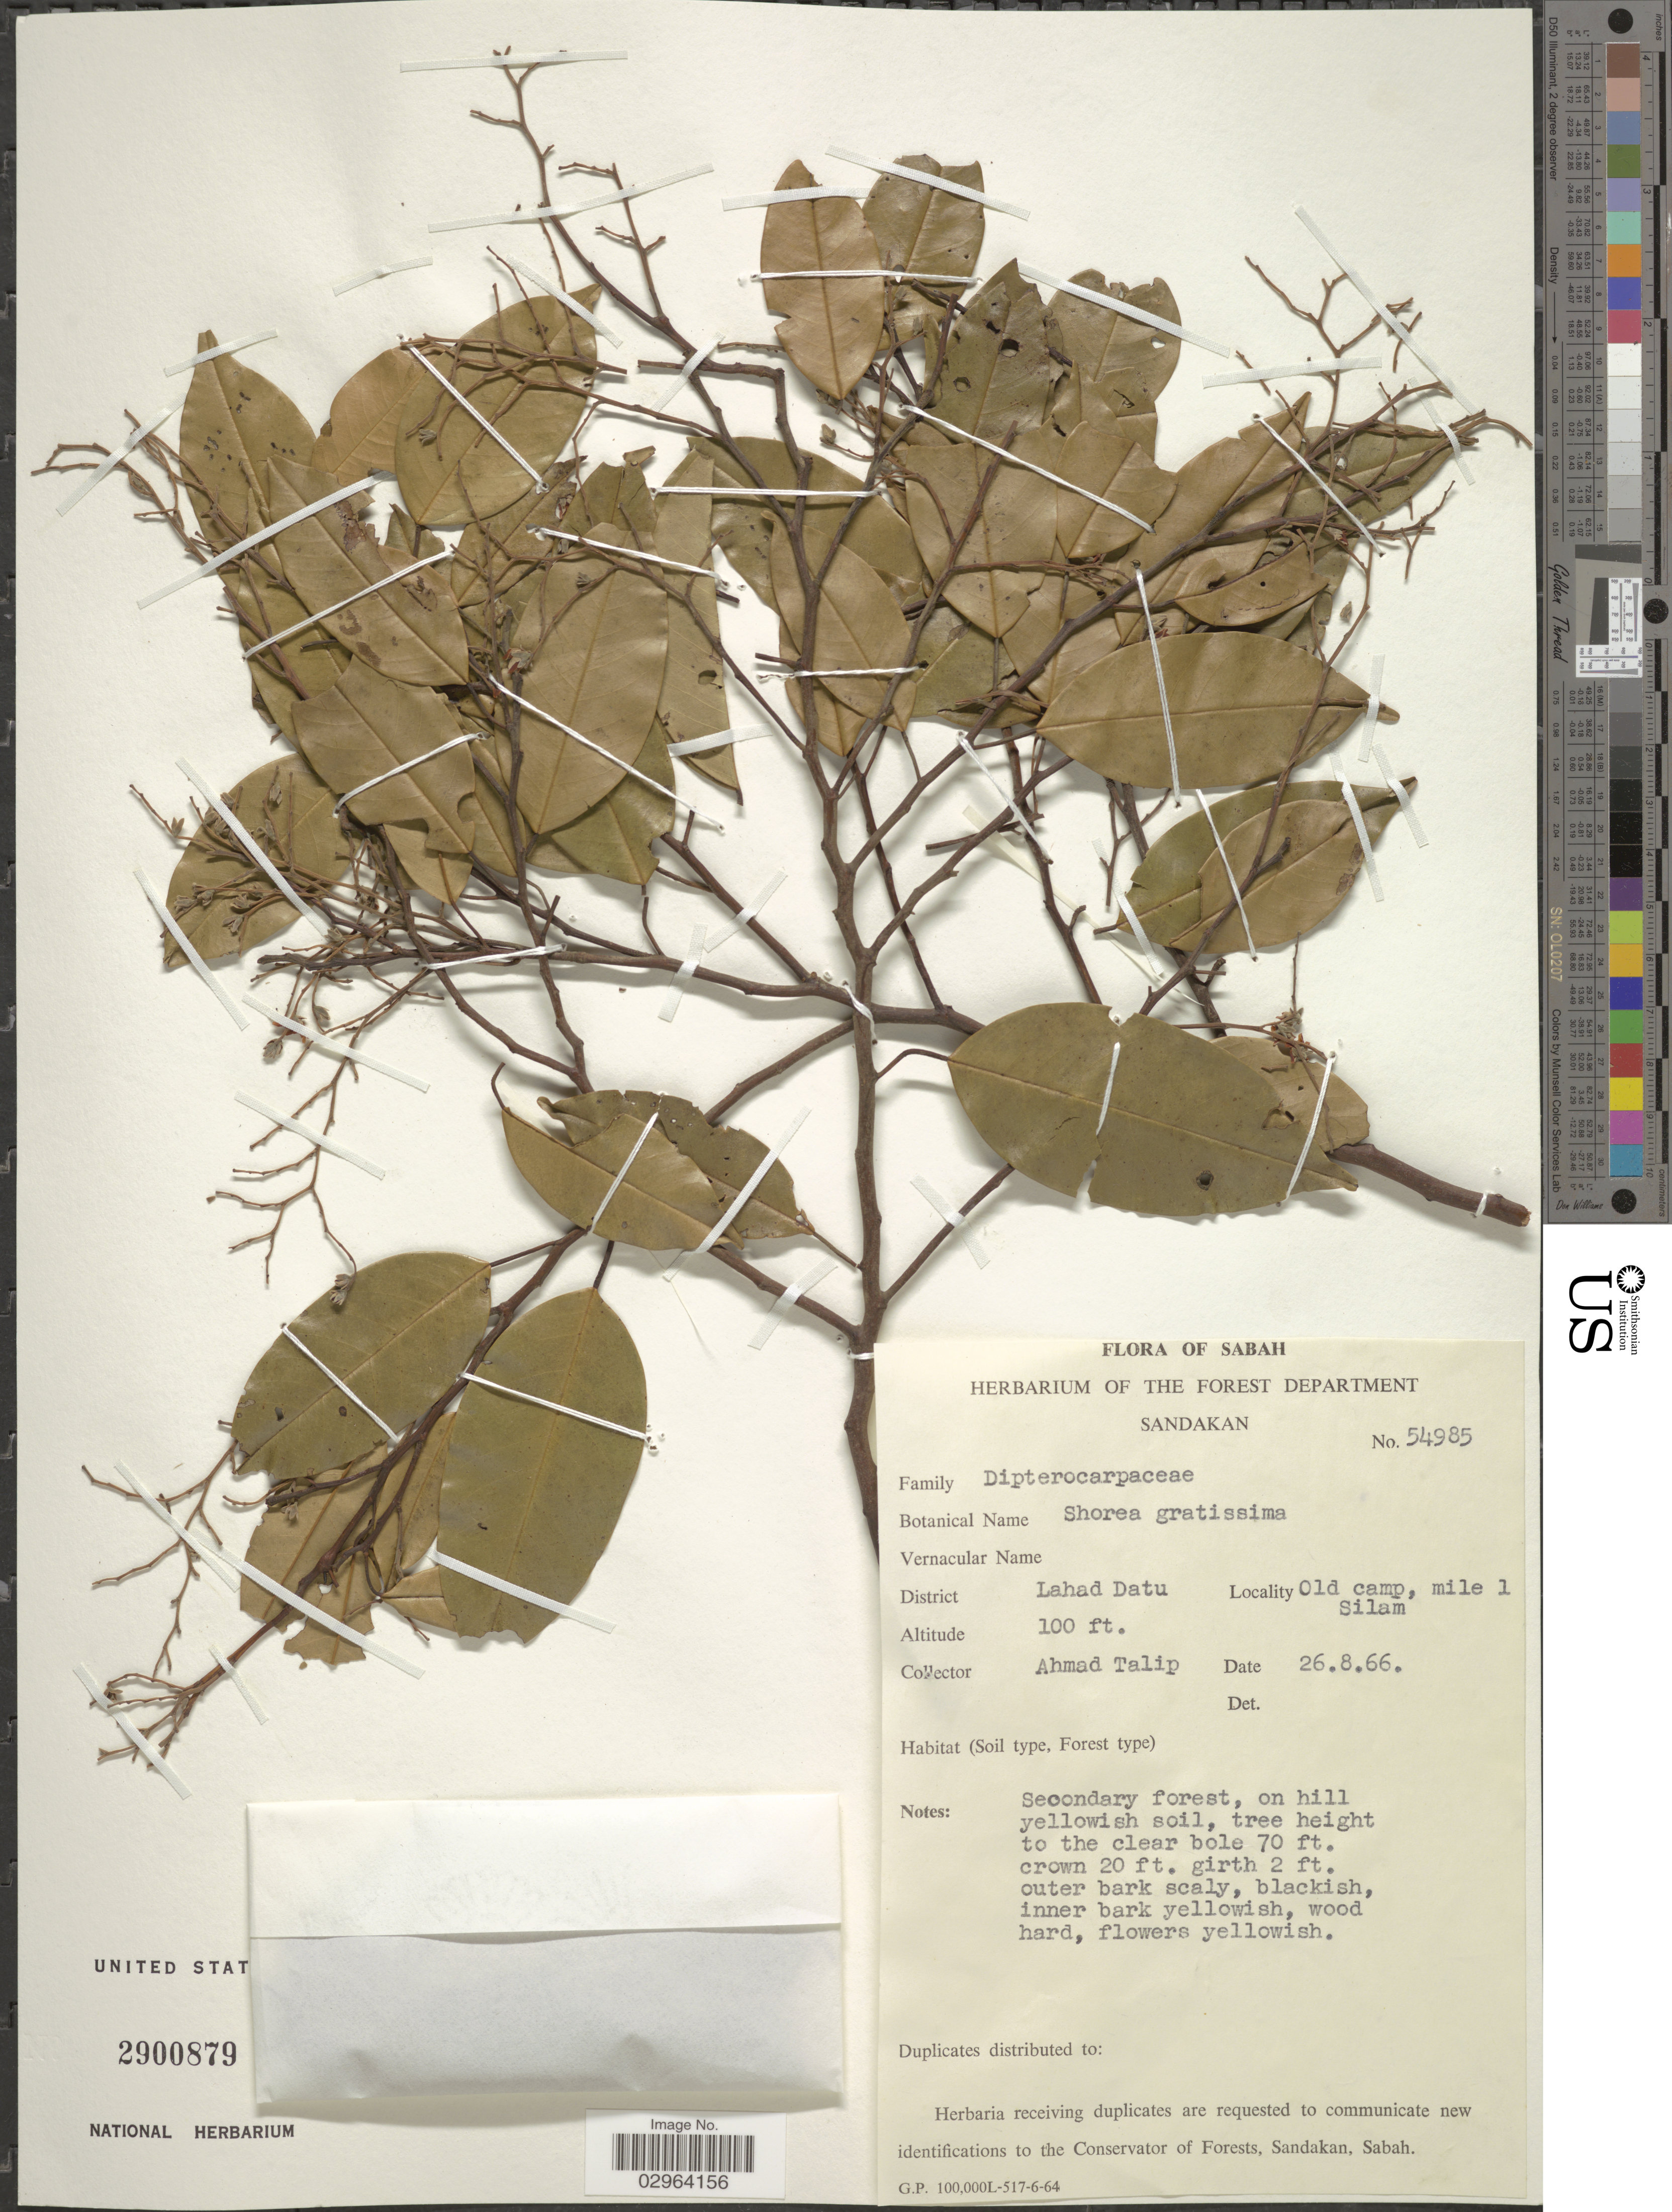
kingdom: Plantae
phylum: Tracheophyta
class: Magnoliopsida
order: Malvales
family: Dipterocarpaceae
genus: Anthoshorea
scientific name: Anthoshorea gratissima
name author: (Wall. ex Kurz) P.S. Ashton & J. Heck.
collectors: A. Talip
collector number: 54985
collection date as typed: Transcribed d/m/y: 26/8/66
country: Malaysia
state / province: Sabah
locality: District Lahad Datu. Old camp, mile 1 Silam.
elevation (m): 30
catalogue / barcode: US 2900879